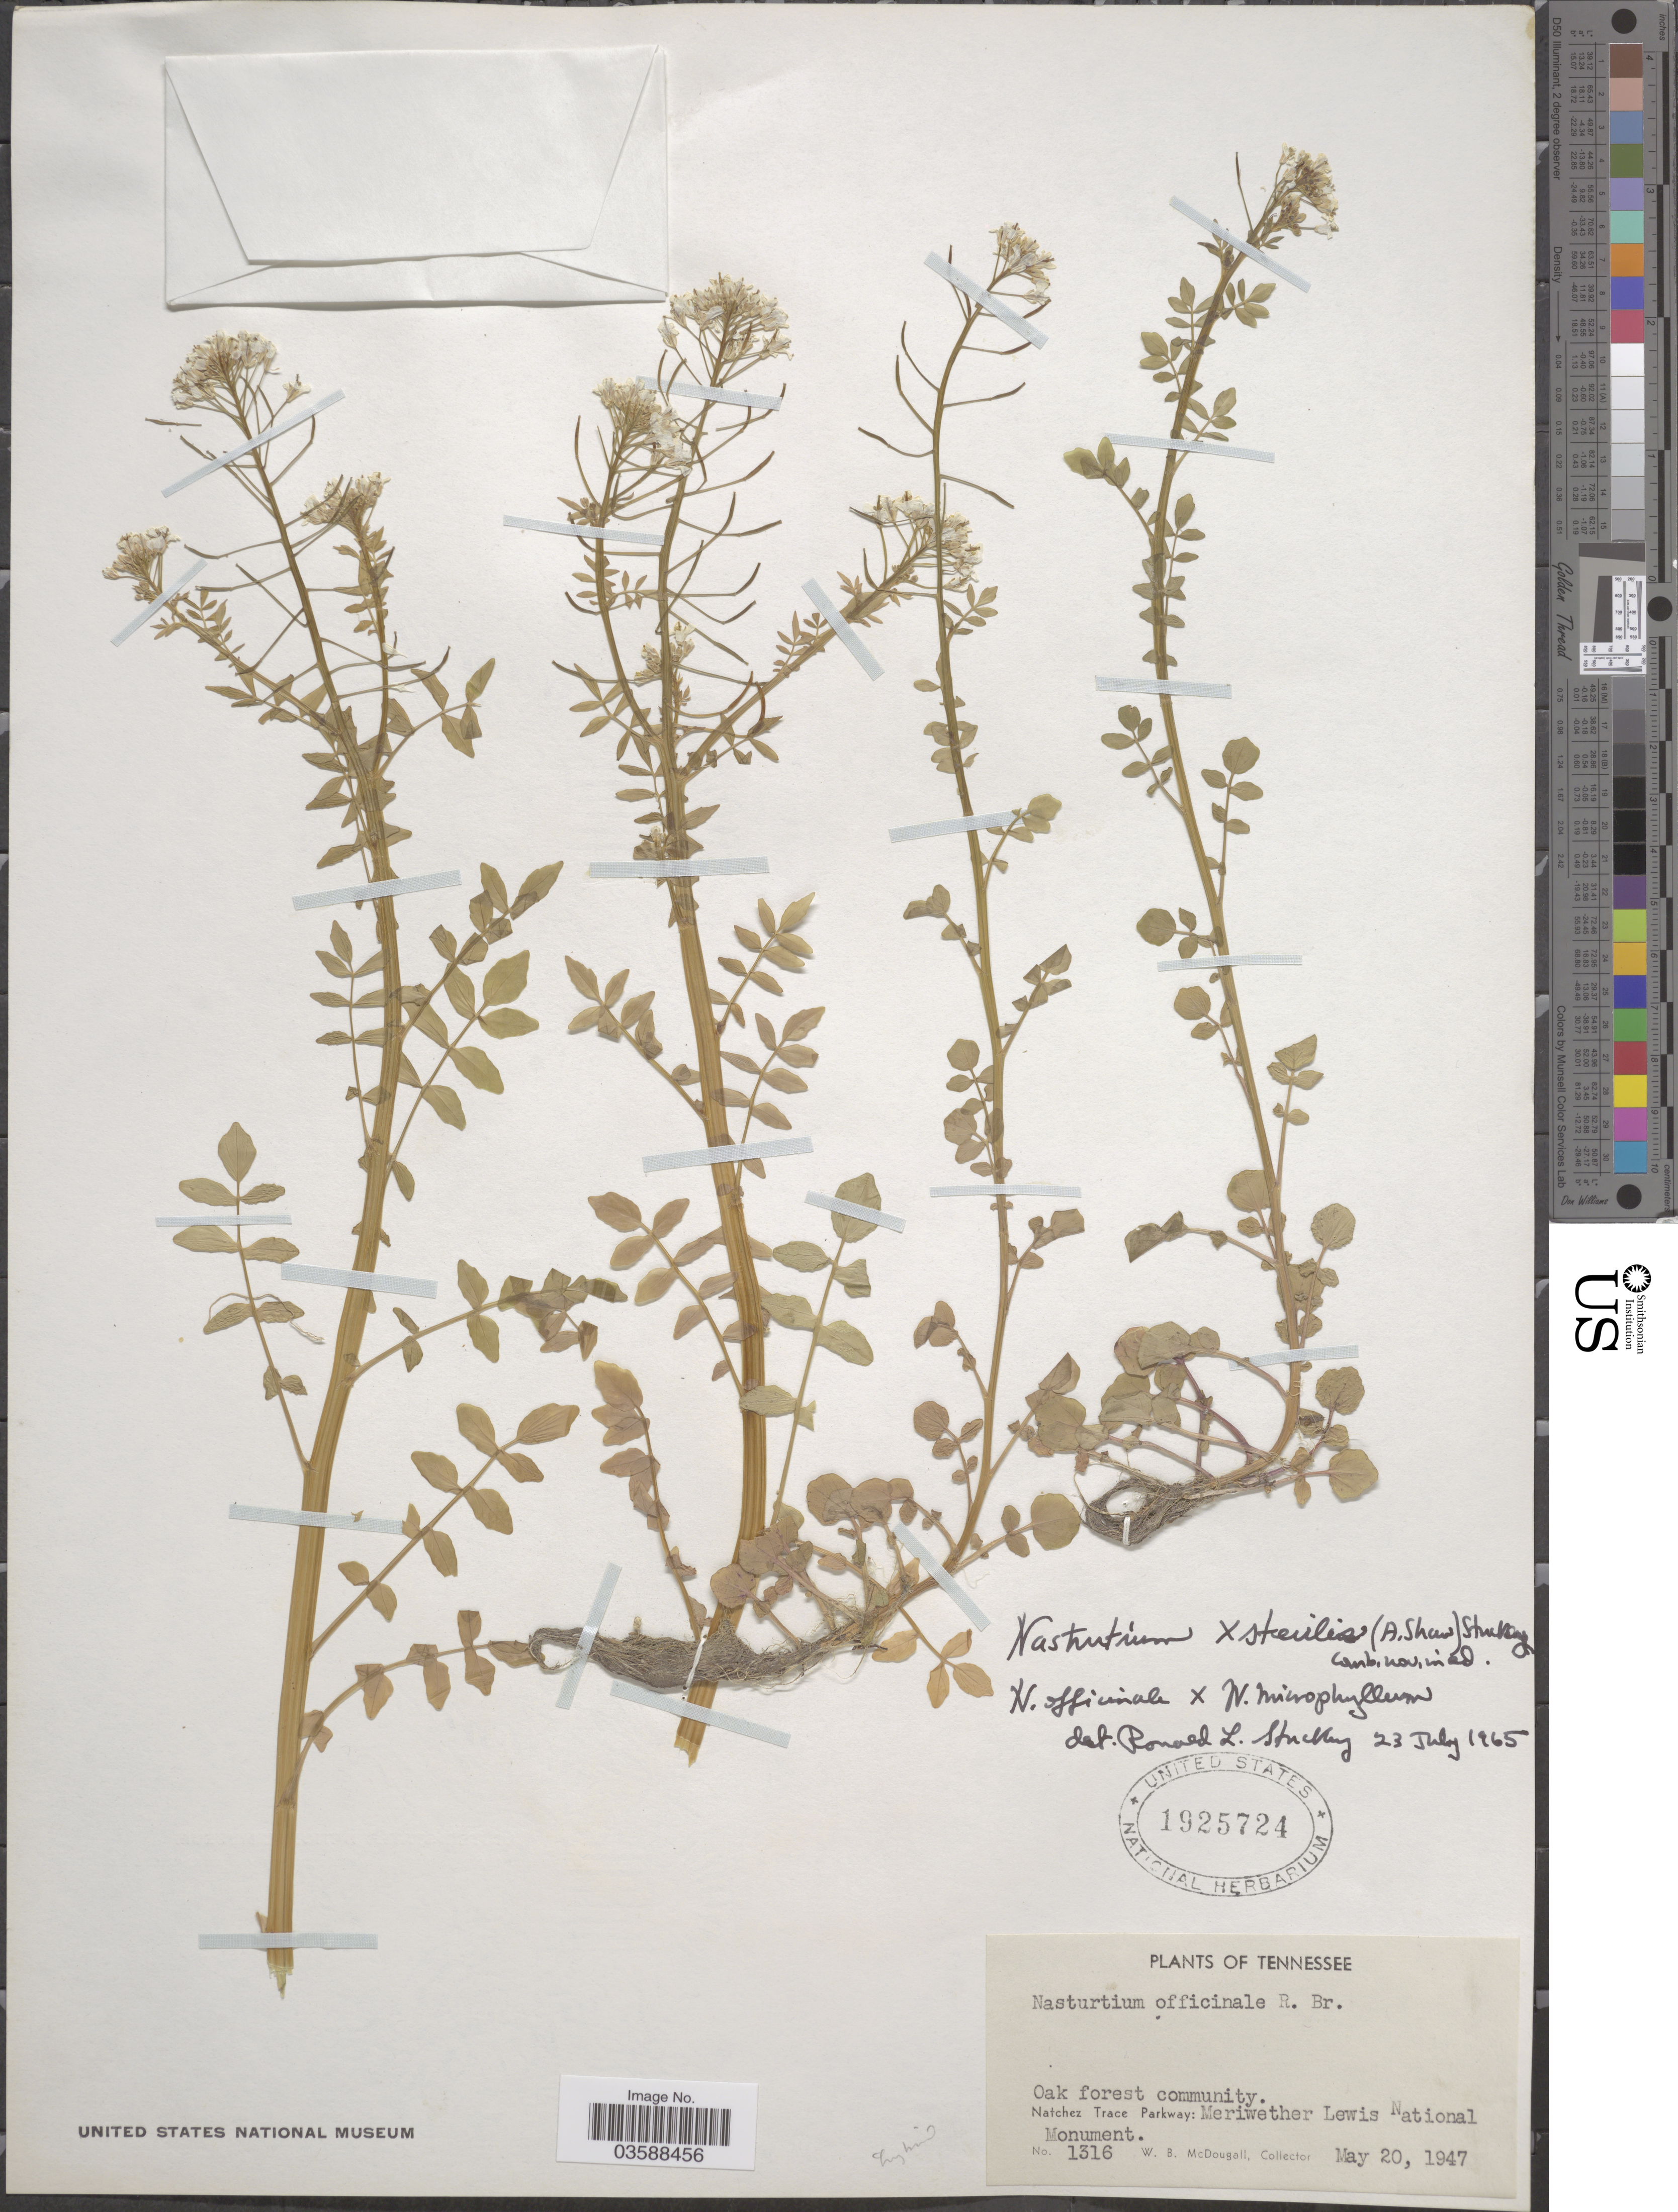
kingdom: Plantae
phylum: Tracheophyta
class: Magnoliopsida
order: Brassicales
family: Brassicaceae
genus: Nasturtium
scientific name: Nasturtium officinale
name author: R. Br.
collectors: W. B. McDougall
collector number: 1316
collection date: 1947-05-20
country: United States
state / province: Tennessee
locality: Oak forest community. Natchez Trace Parkway: Meriwether Lewis National Monument.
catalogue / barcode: US 1925724